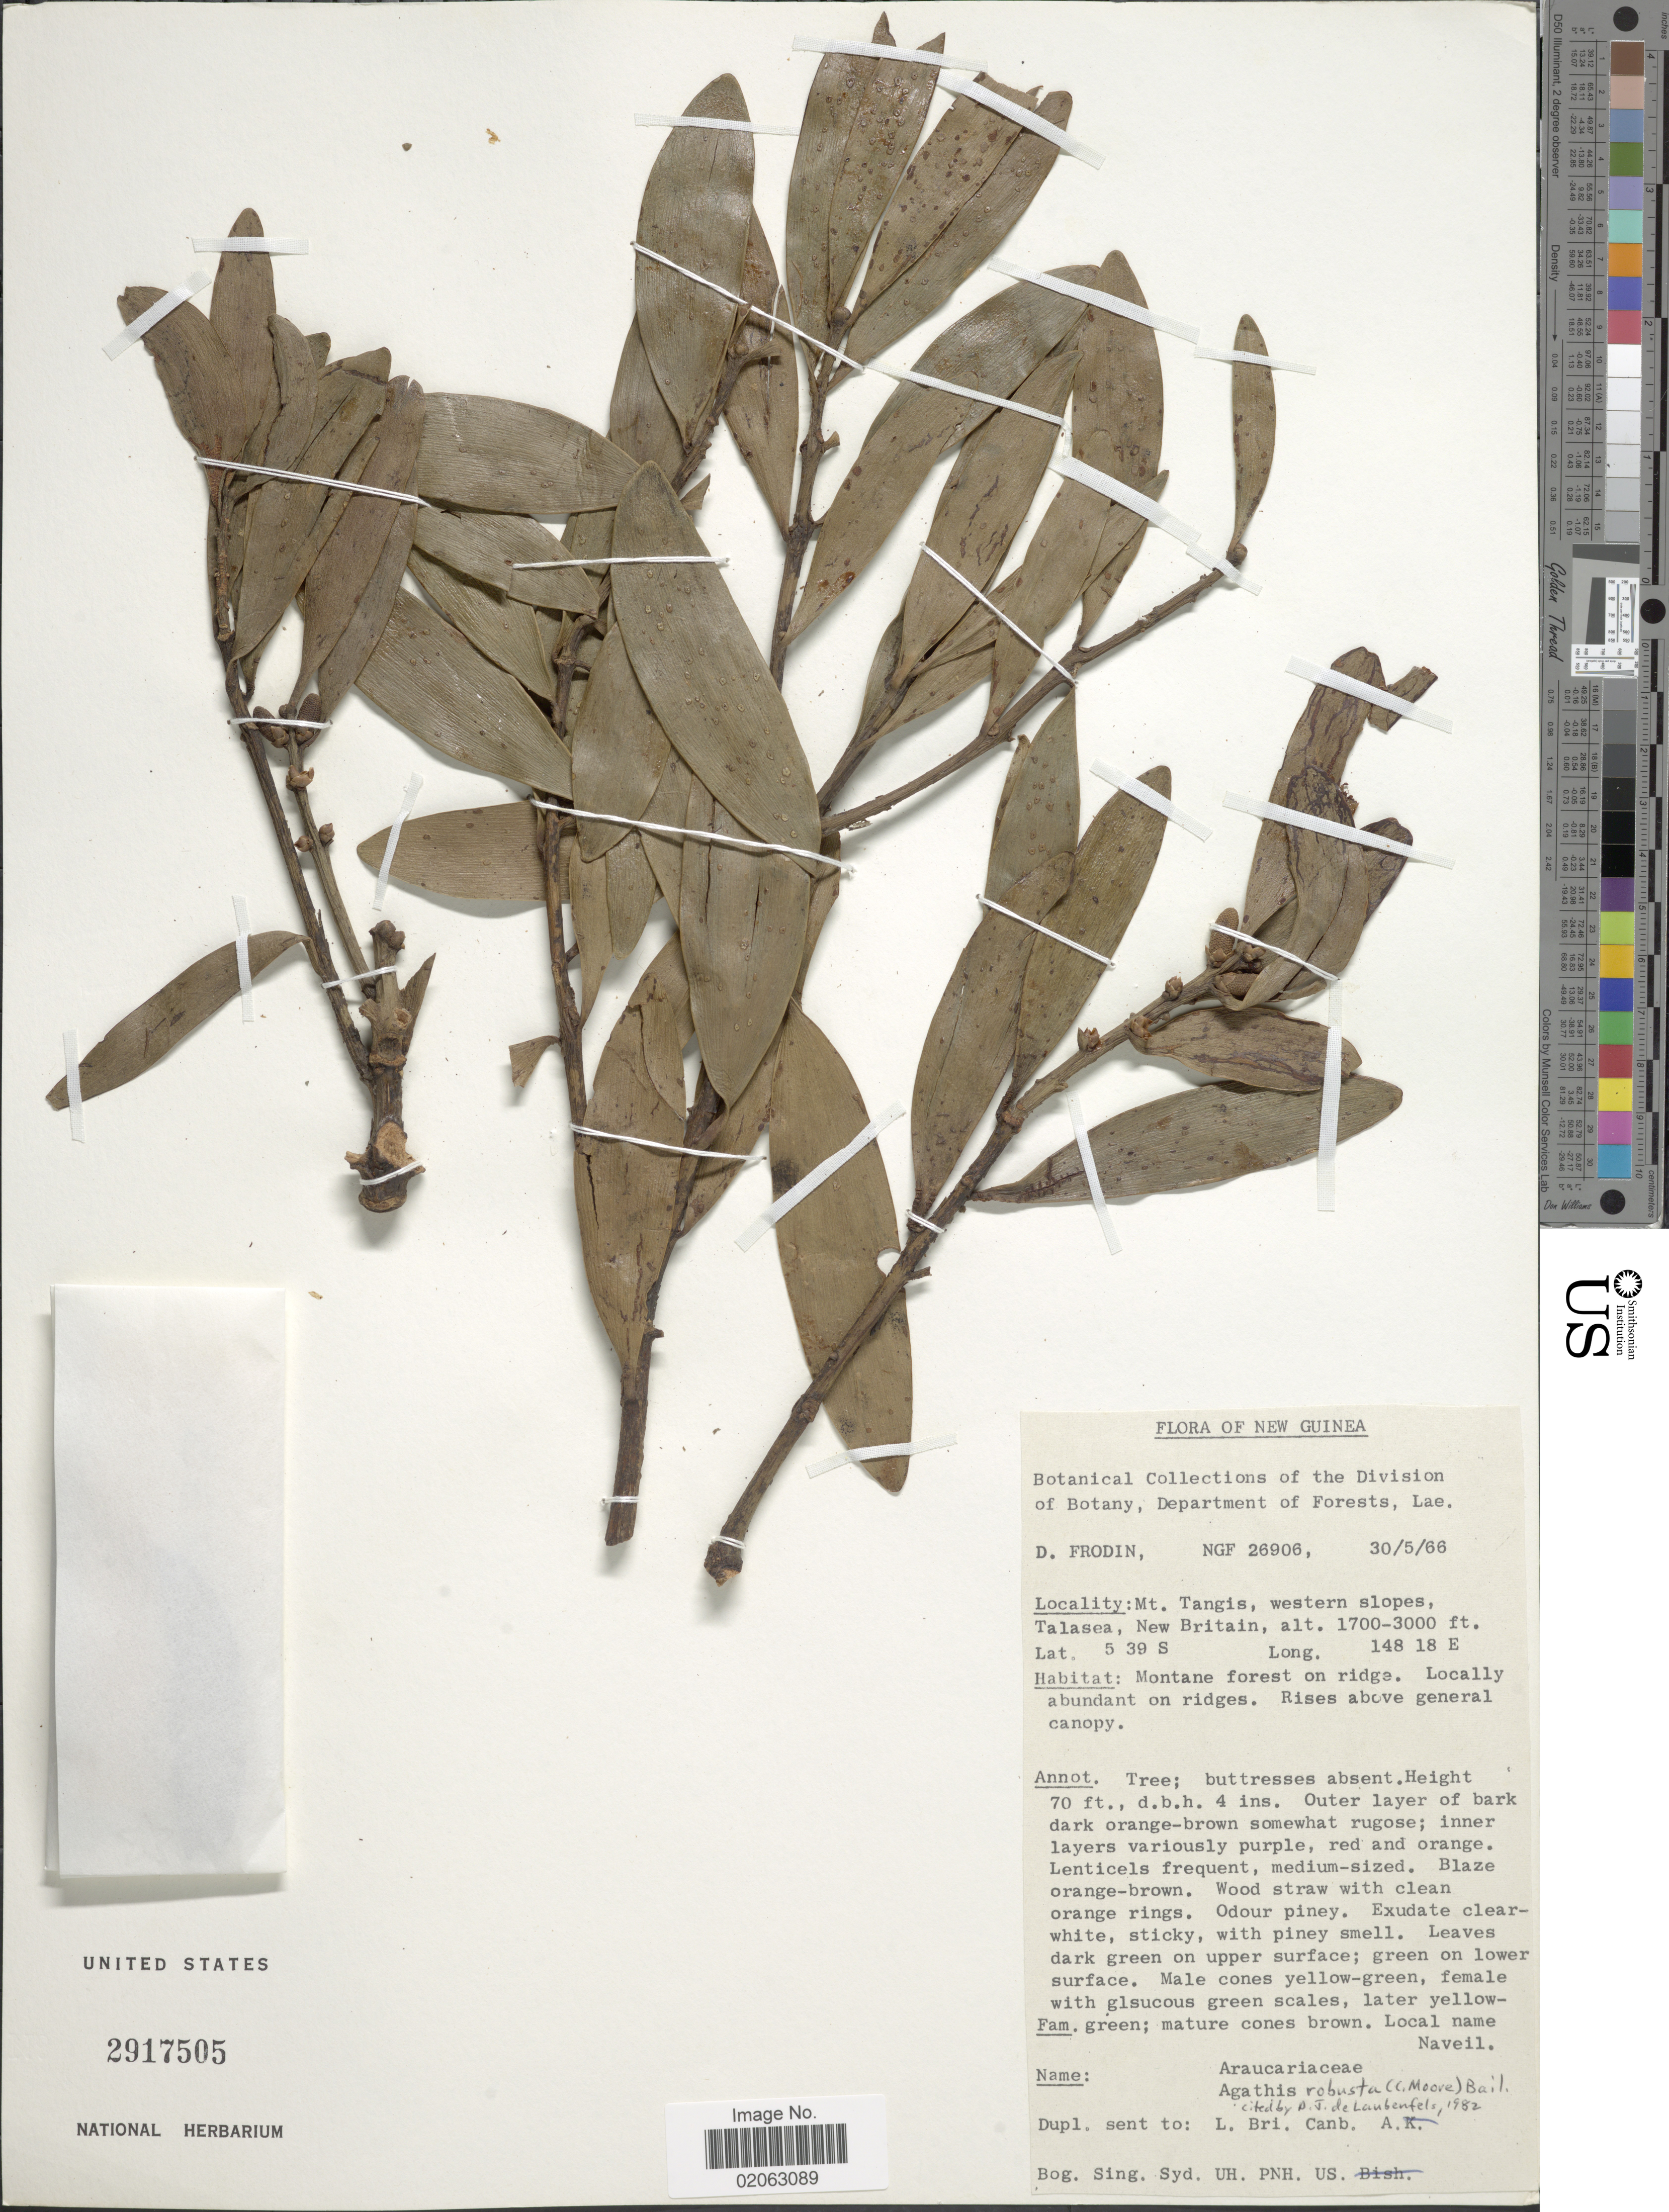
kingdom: Plantae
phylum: Tracheophyta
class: Pinopsida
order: Pinales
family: Araucariaceae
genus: Agathis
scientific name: Agathis robusta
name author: (C. Moore ex F. Muell.) F.M. Bailey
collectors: D. G. Frodin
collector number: NGF 26906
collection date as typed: Transcribed d/m/y: 30/5/66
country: Papua New Guinea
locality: New Guinea, Mt. Tangis, western slopes, Talasea, New Britain, montane forest on ridge.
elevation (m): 518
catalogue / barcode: US 2917505